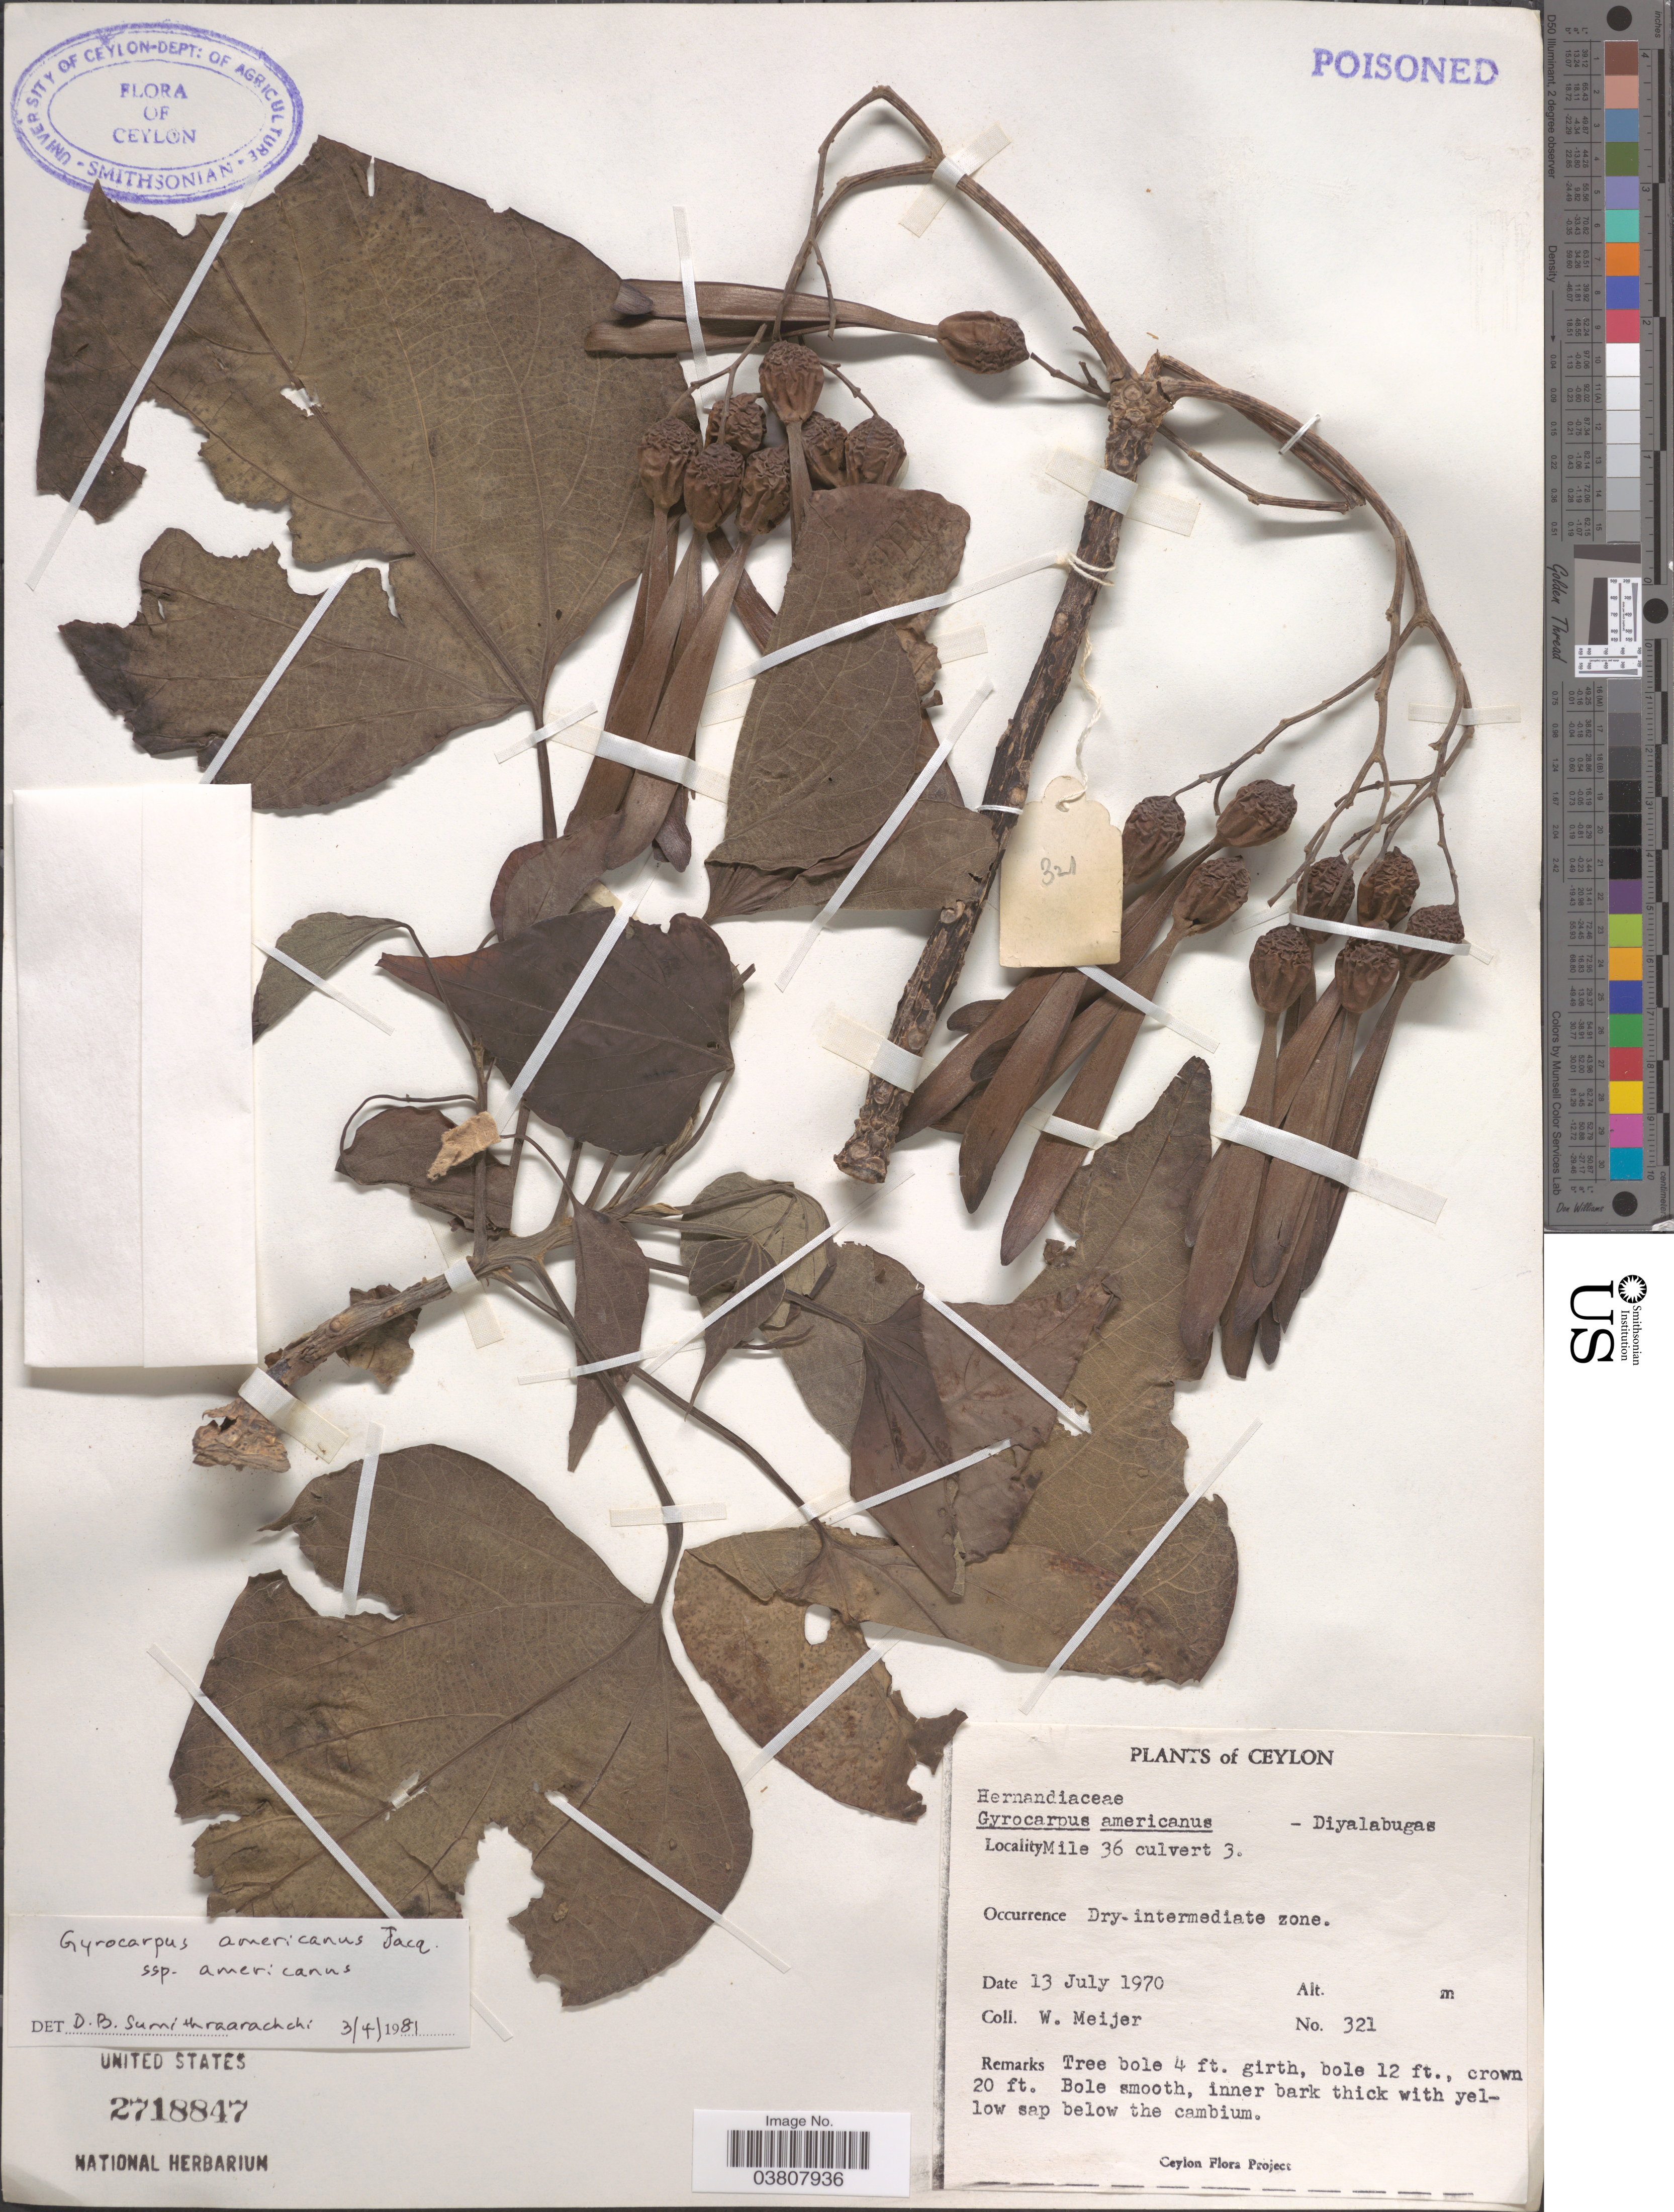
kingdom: Plantae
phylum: Tracheophyta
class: Magnoliopsida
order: Laurales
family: Hernandiaceae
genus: Gyrocarpus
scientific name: Gyrocarpus americanus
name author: Jacq.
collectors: W. Meijer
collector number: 321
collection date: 1970-07-13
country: Sri Lanka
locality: Ceylon. Mile 36 culvert 3.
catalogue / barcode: US 2718847